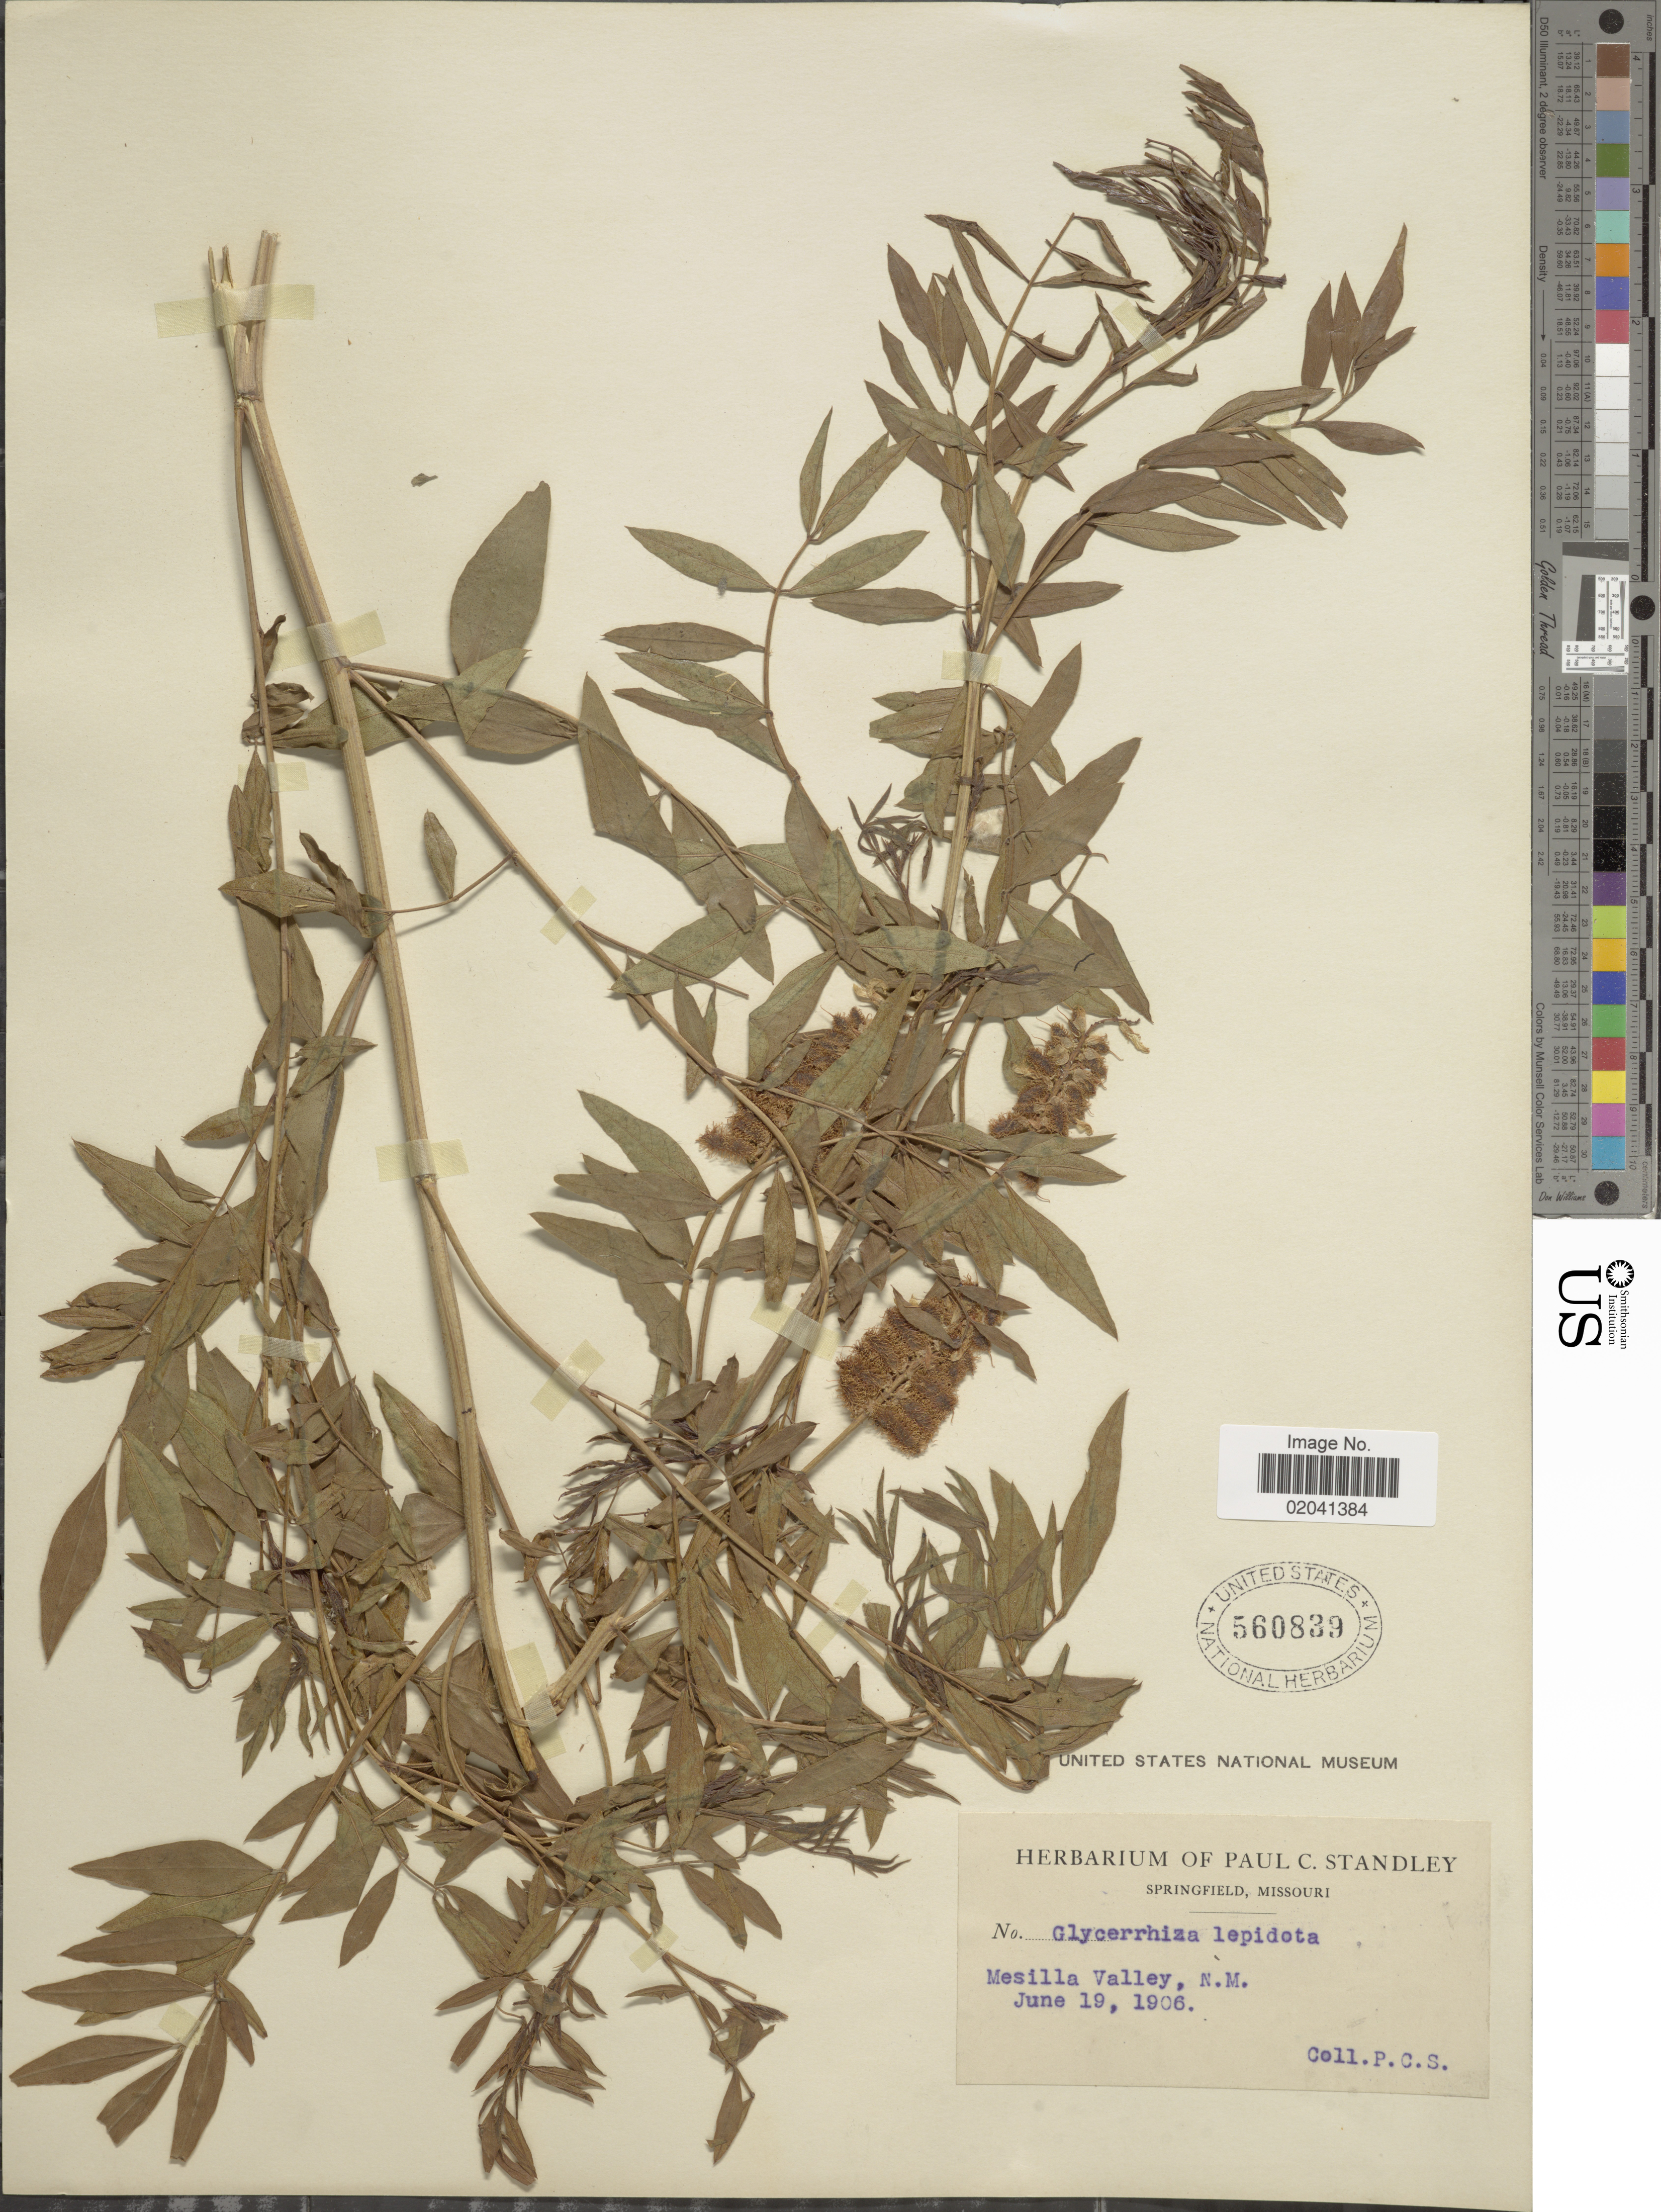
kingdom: Plantae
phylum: Tracheophyta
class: Magnoliopsida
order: Fabales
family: Fabaceae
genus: Glycyrrhiza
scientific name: Glycyrrhiza lepidota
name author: Pursh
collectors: P. C. Standley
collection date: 1906-06-19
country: United States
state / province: New Mexico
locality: Mesilla Valley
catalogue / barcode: US 560839